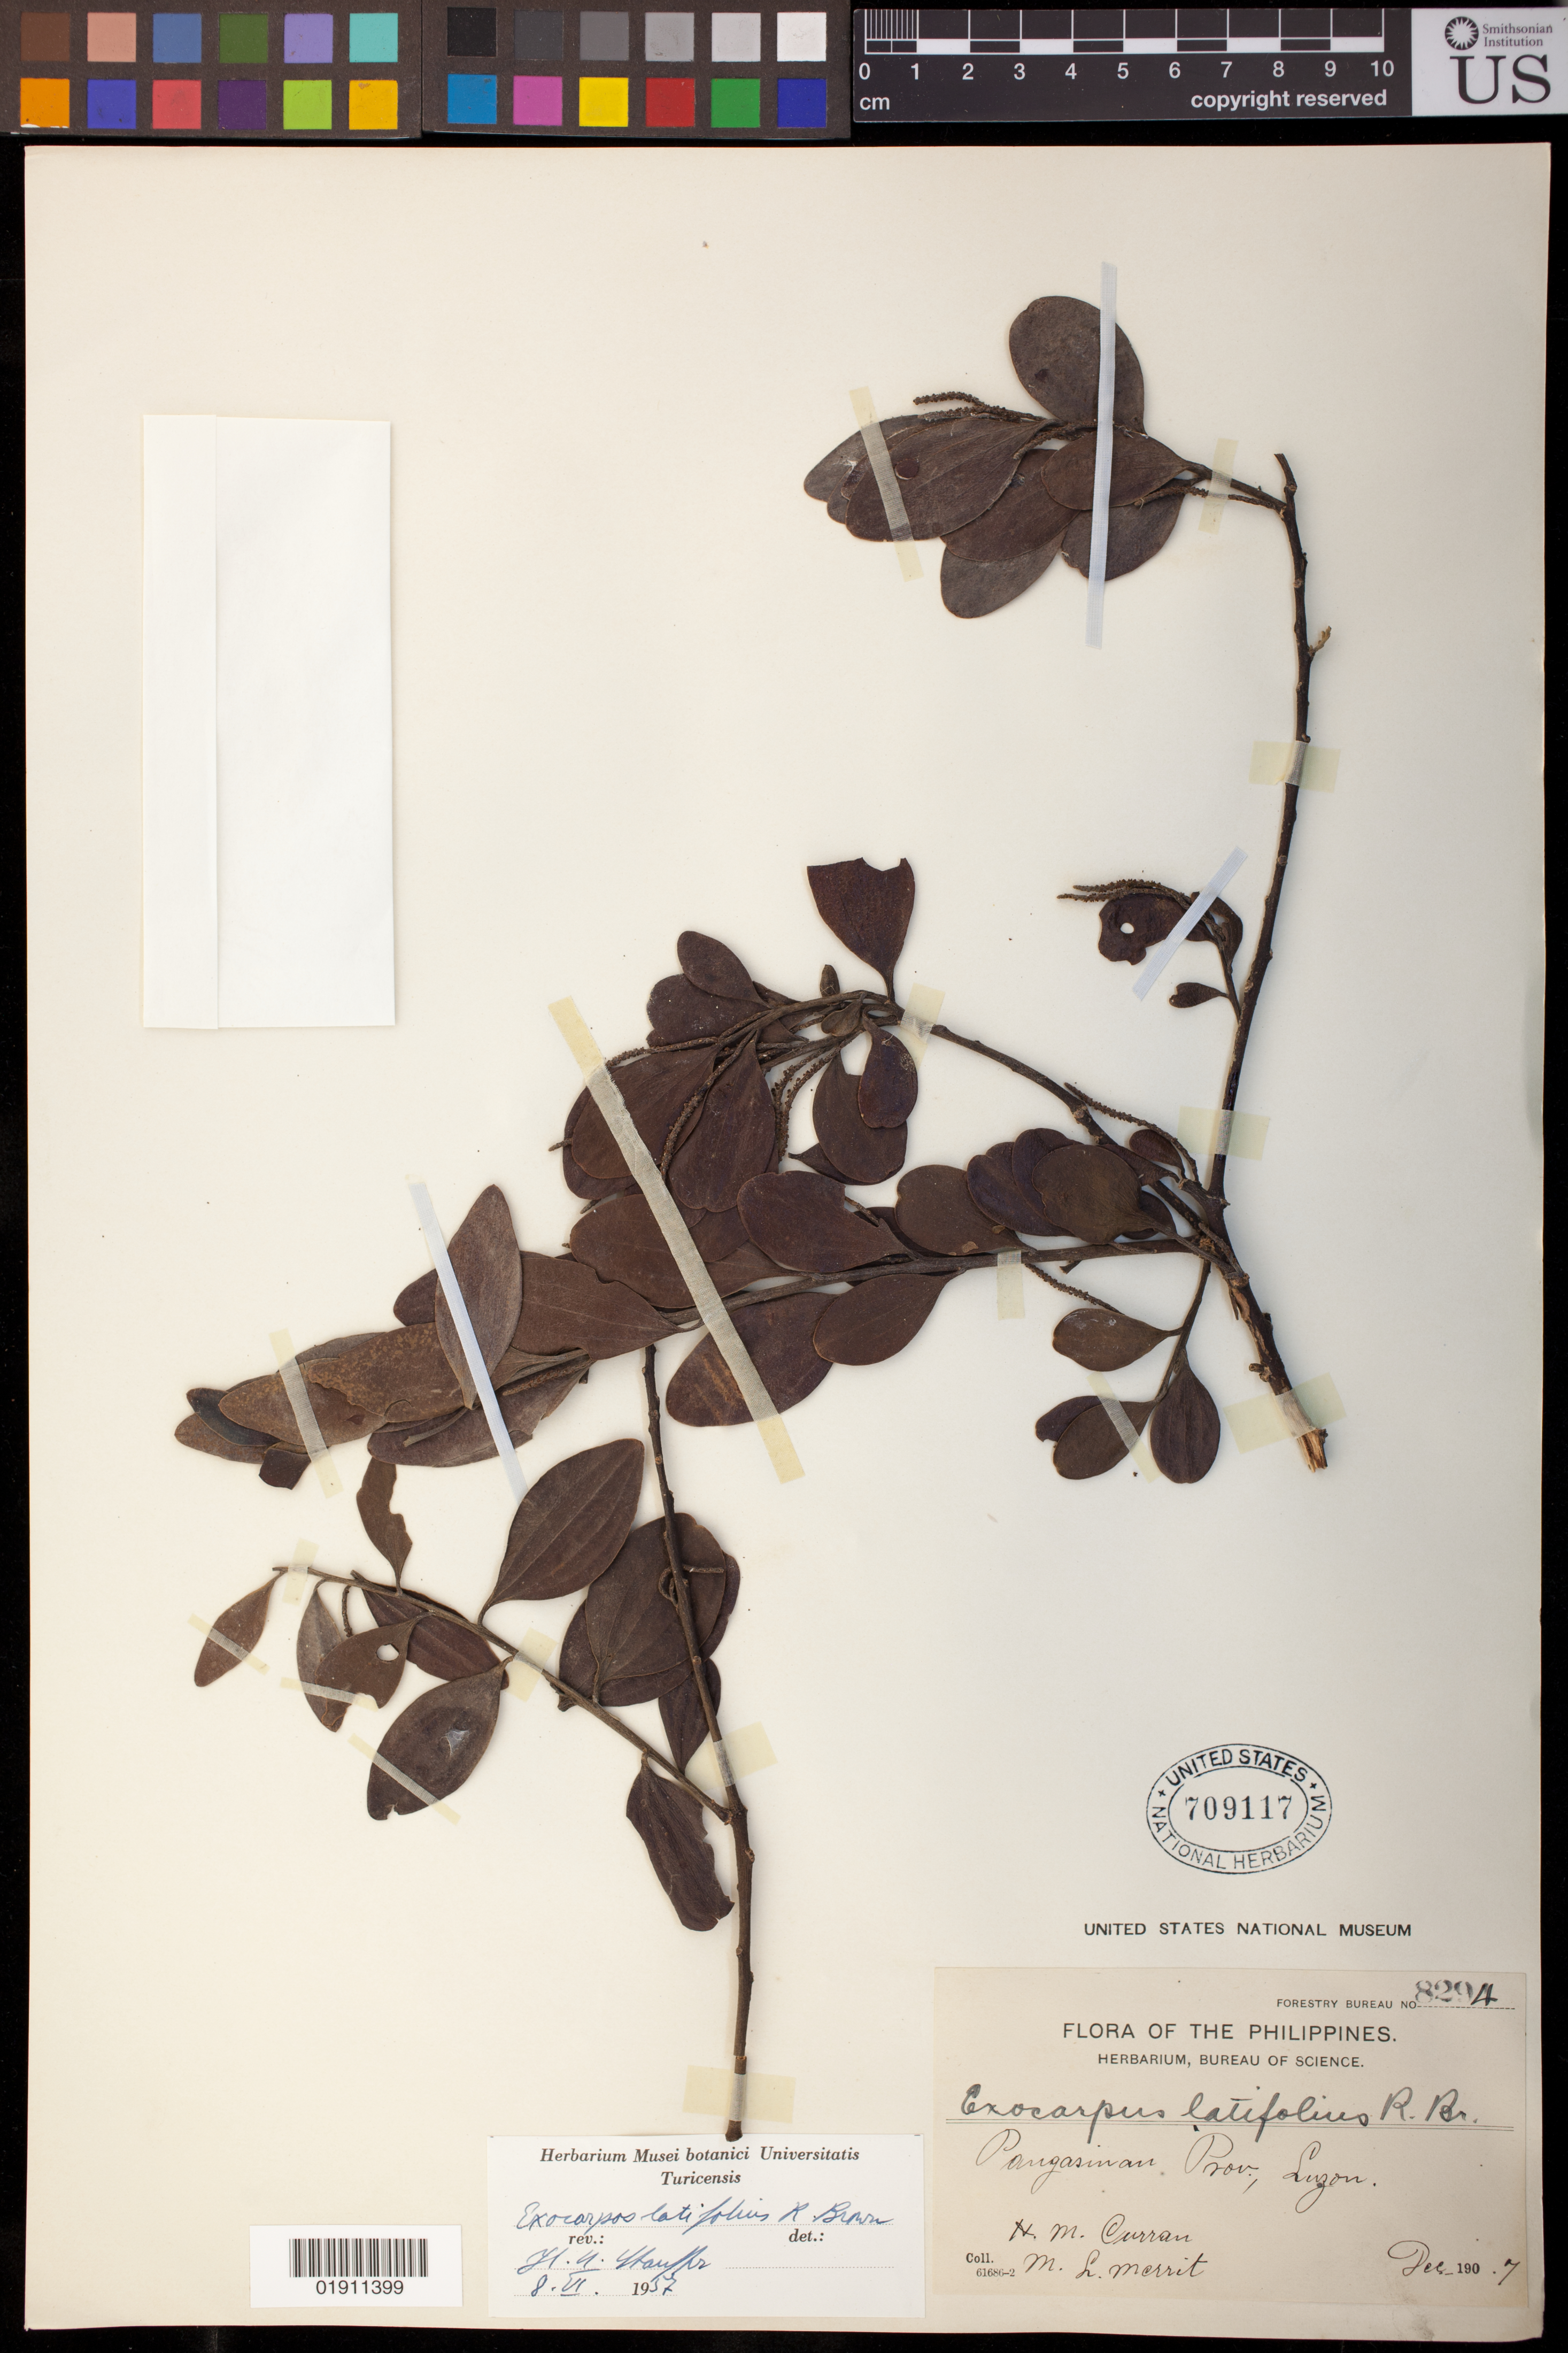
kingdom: Plantae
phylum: Tracheophyta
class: Magnoliopsida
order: Santalales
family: Santalaceae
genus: Exocarpos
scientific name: Exocarpos latifolius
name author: R. Br.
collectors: H. M. Curran & M. Merrit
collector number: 8294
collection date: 1907-12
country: Philippines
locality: Pangasinan Prov., Luzon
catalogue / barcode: US 709117